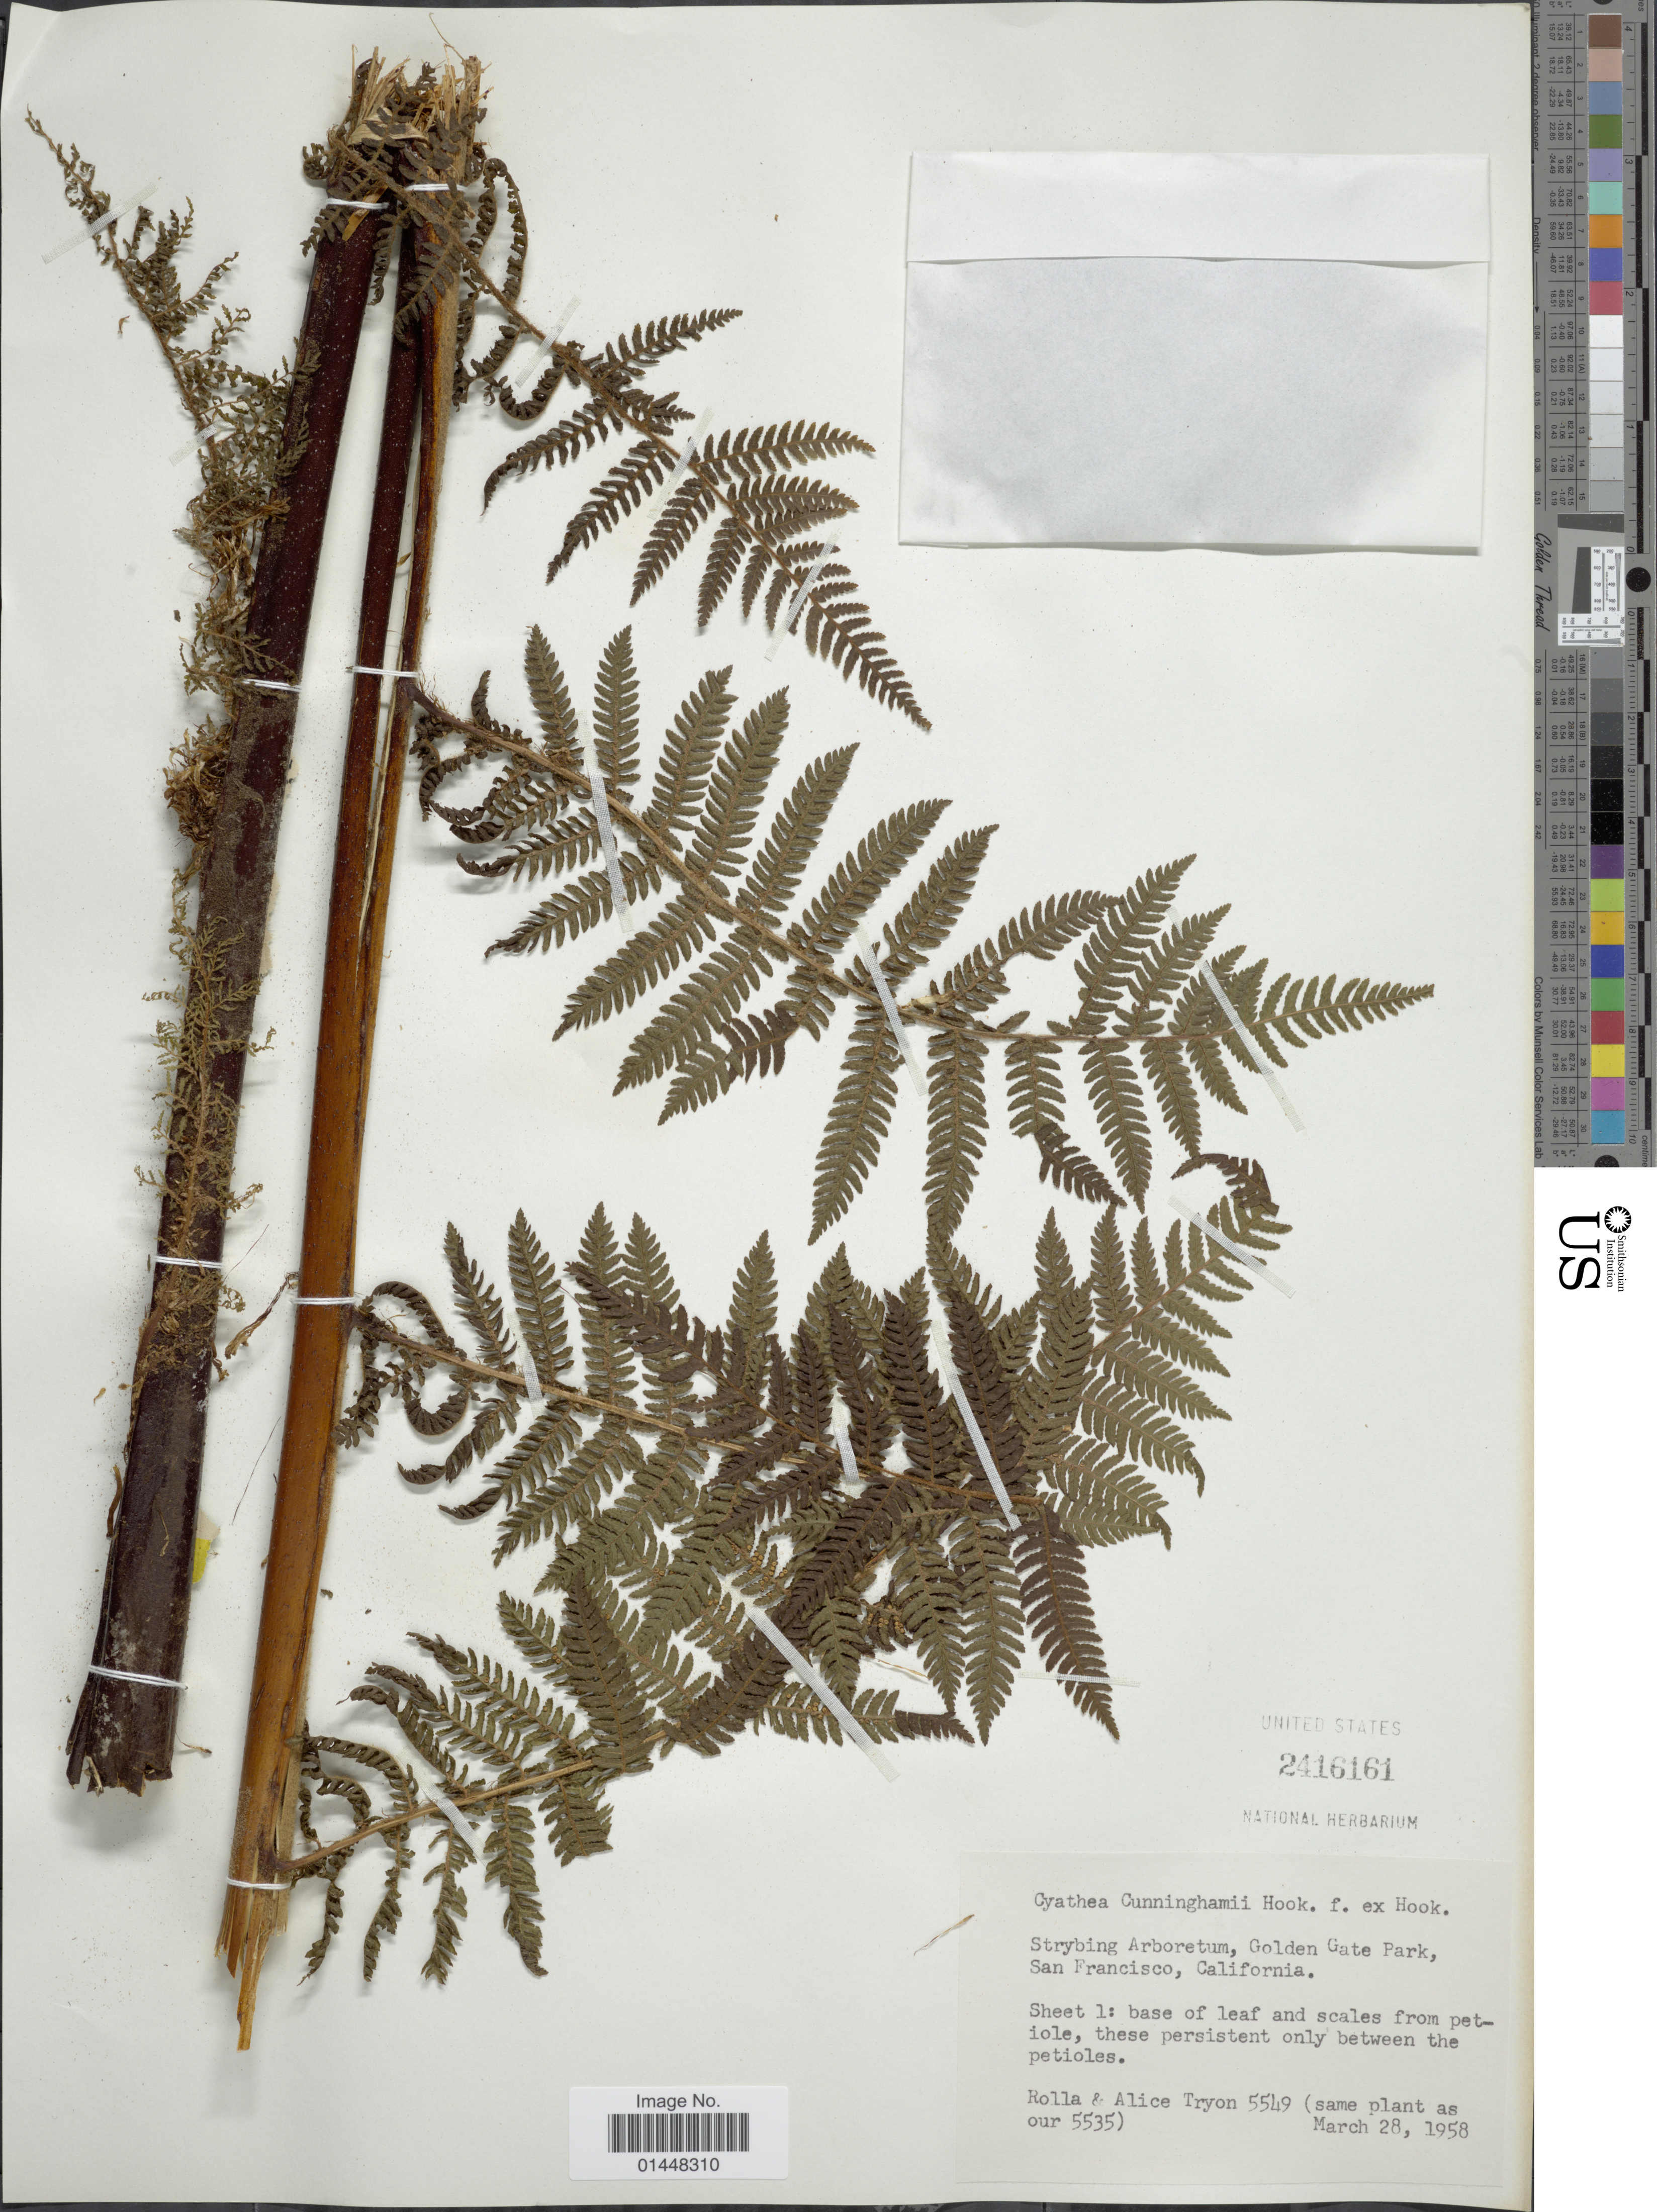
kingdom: Plantae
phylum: Tracheophyta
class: Polypodiopsida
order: Cyatheales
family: Cyatheaceae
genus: Cyathea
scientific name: Cyathea cunninghamii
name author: Hook. f.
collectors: R. M. Tryon & A. F. Tryon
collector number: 5549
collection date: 1958-03-28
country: United States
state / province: California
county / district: San Francisco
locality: Strybing Arboretum, Golden Gate Park, San Francisco.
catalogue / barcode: US 2416161